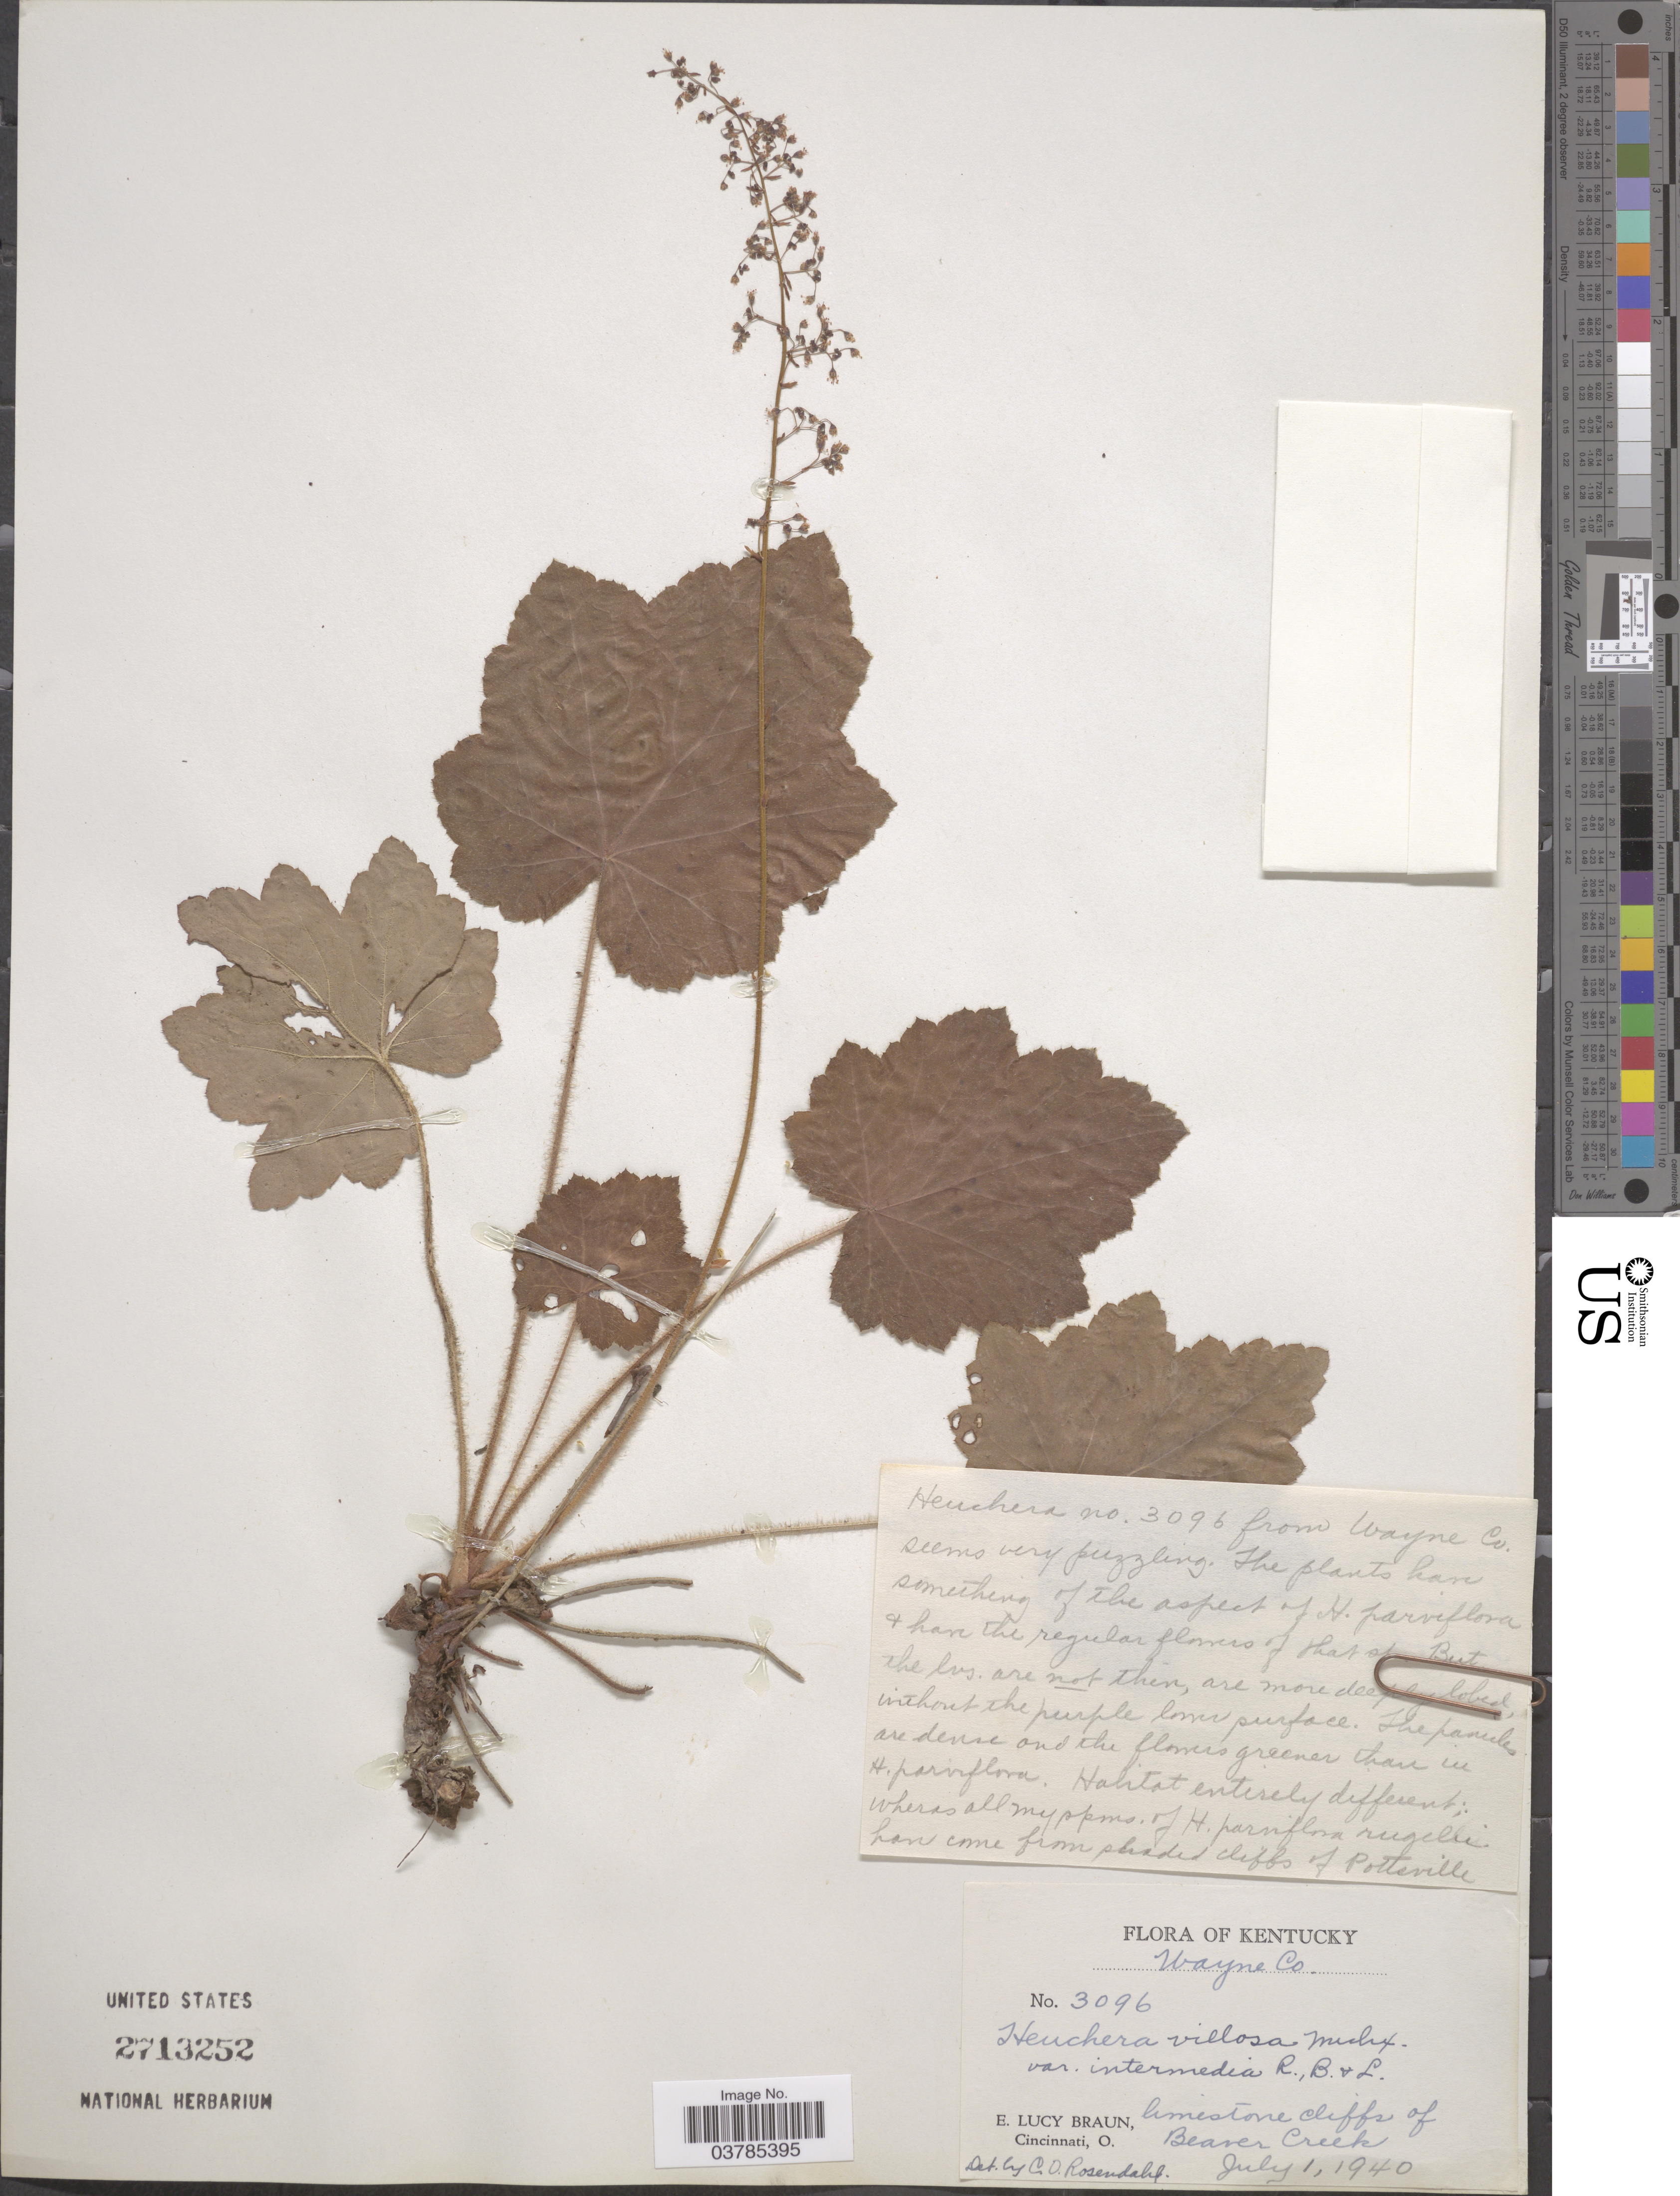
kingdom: Plantae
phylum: Tracheophyta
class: Magnoliopsida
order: Saxifragales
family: Saxifragaceae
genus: Heuchera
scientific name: Heuchera villosa var. macrorhiza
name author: (Small) Rosend. et al.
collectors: E. L. Braun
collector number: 3096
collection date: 1940-07-01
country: United States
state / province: Kentucky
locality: Wayne Co. Limestone cliffs of Beaver Creek.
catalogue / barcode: US 2713252